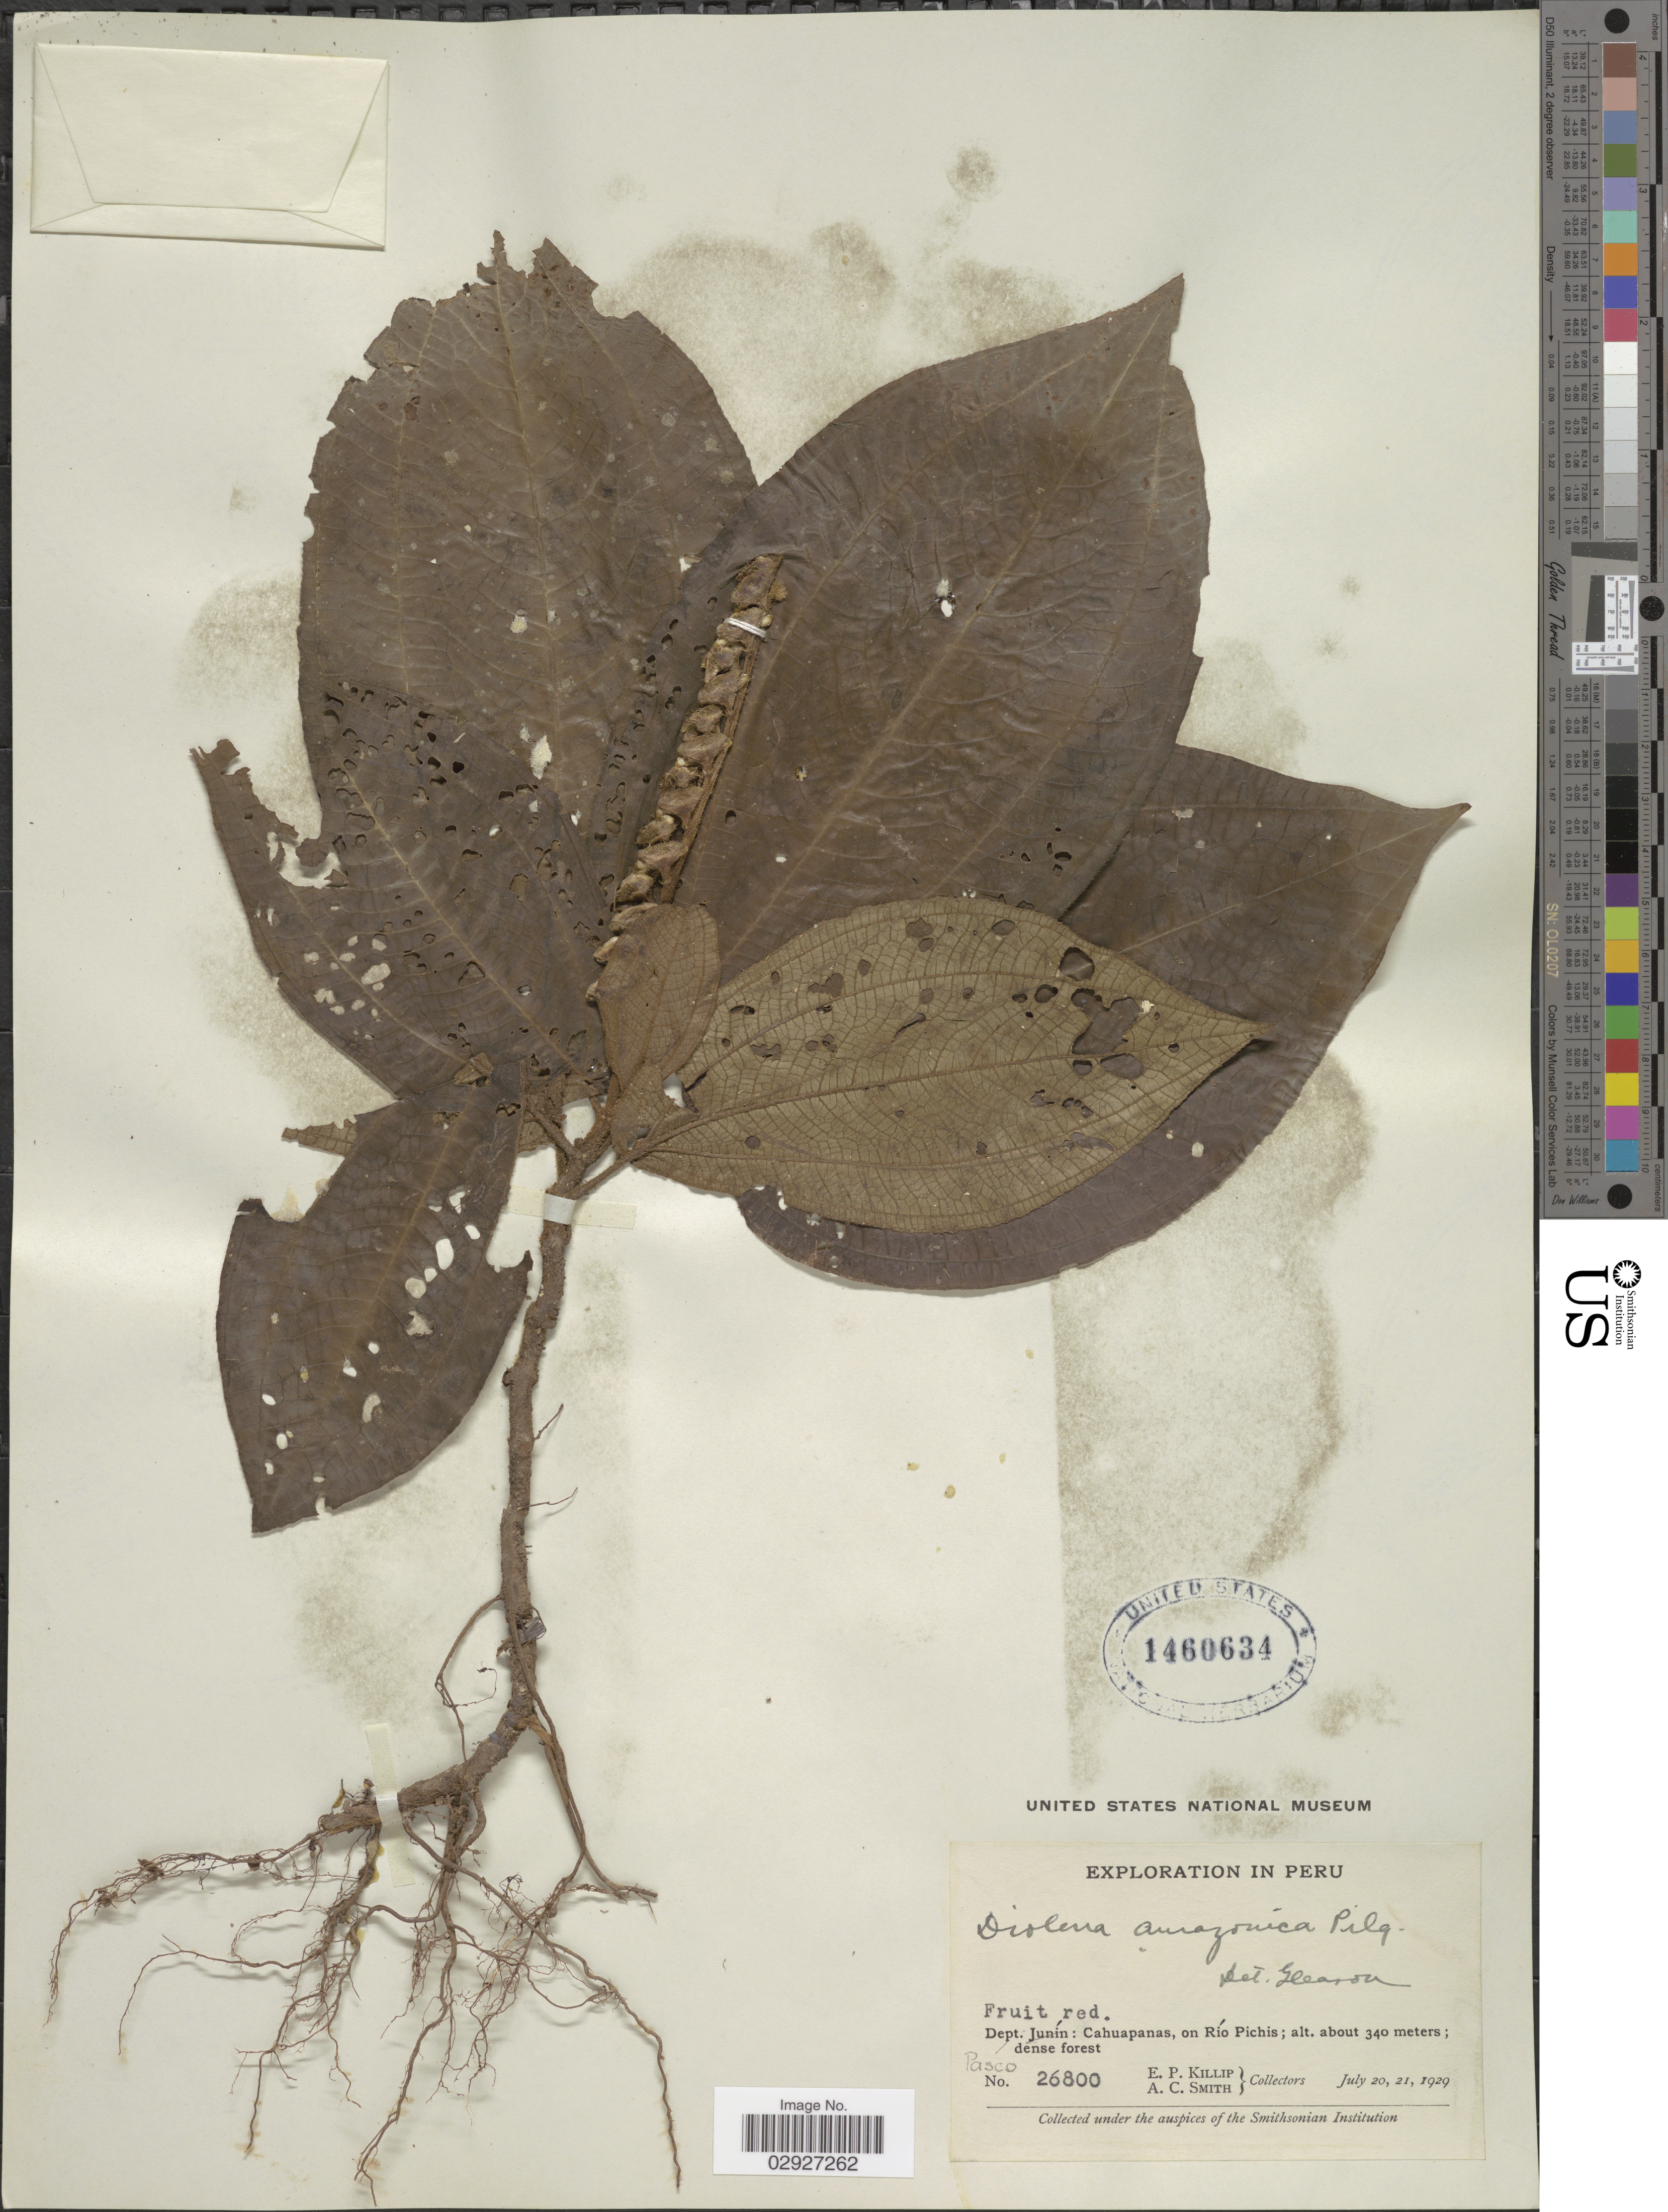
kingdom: Plantae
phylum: Tracheophyta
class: Magnoliopsida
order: Myrtales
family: Melastomataceae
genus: Triolena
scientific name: Triolena amazonica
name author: (Pilg.)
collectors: E. P. Killip & A. C. Smith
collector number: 26800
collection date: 1929-07-20/1929-07-21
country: Peru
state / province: Pasco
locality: Dept. Pasco: Cahuapanas, on Río Pichis.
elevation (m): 340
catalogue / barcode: US 1460634